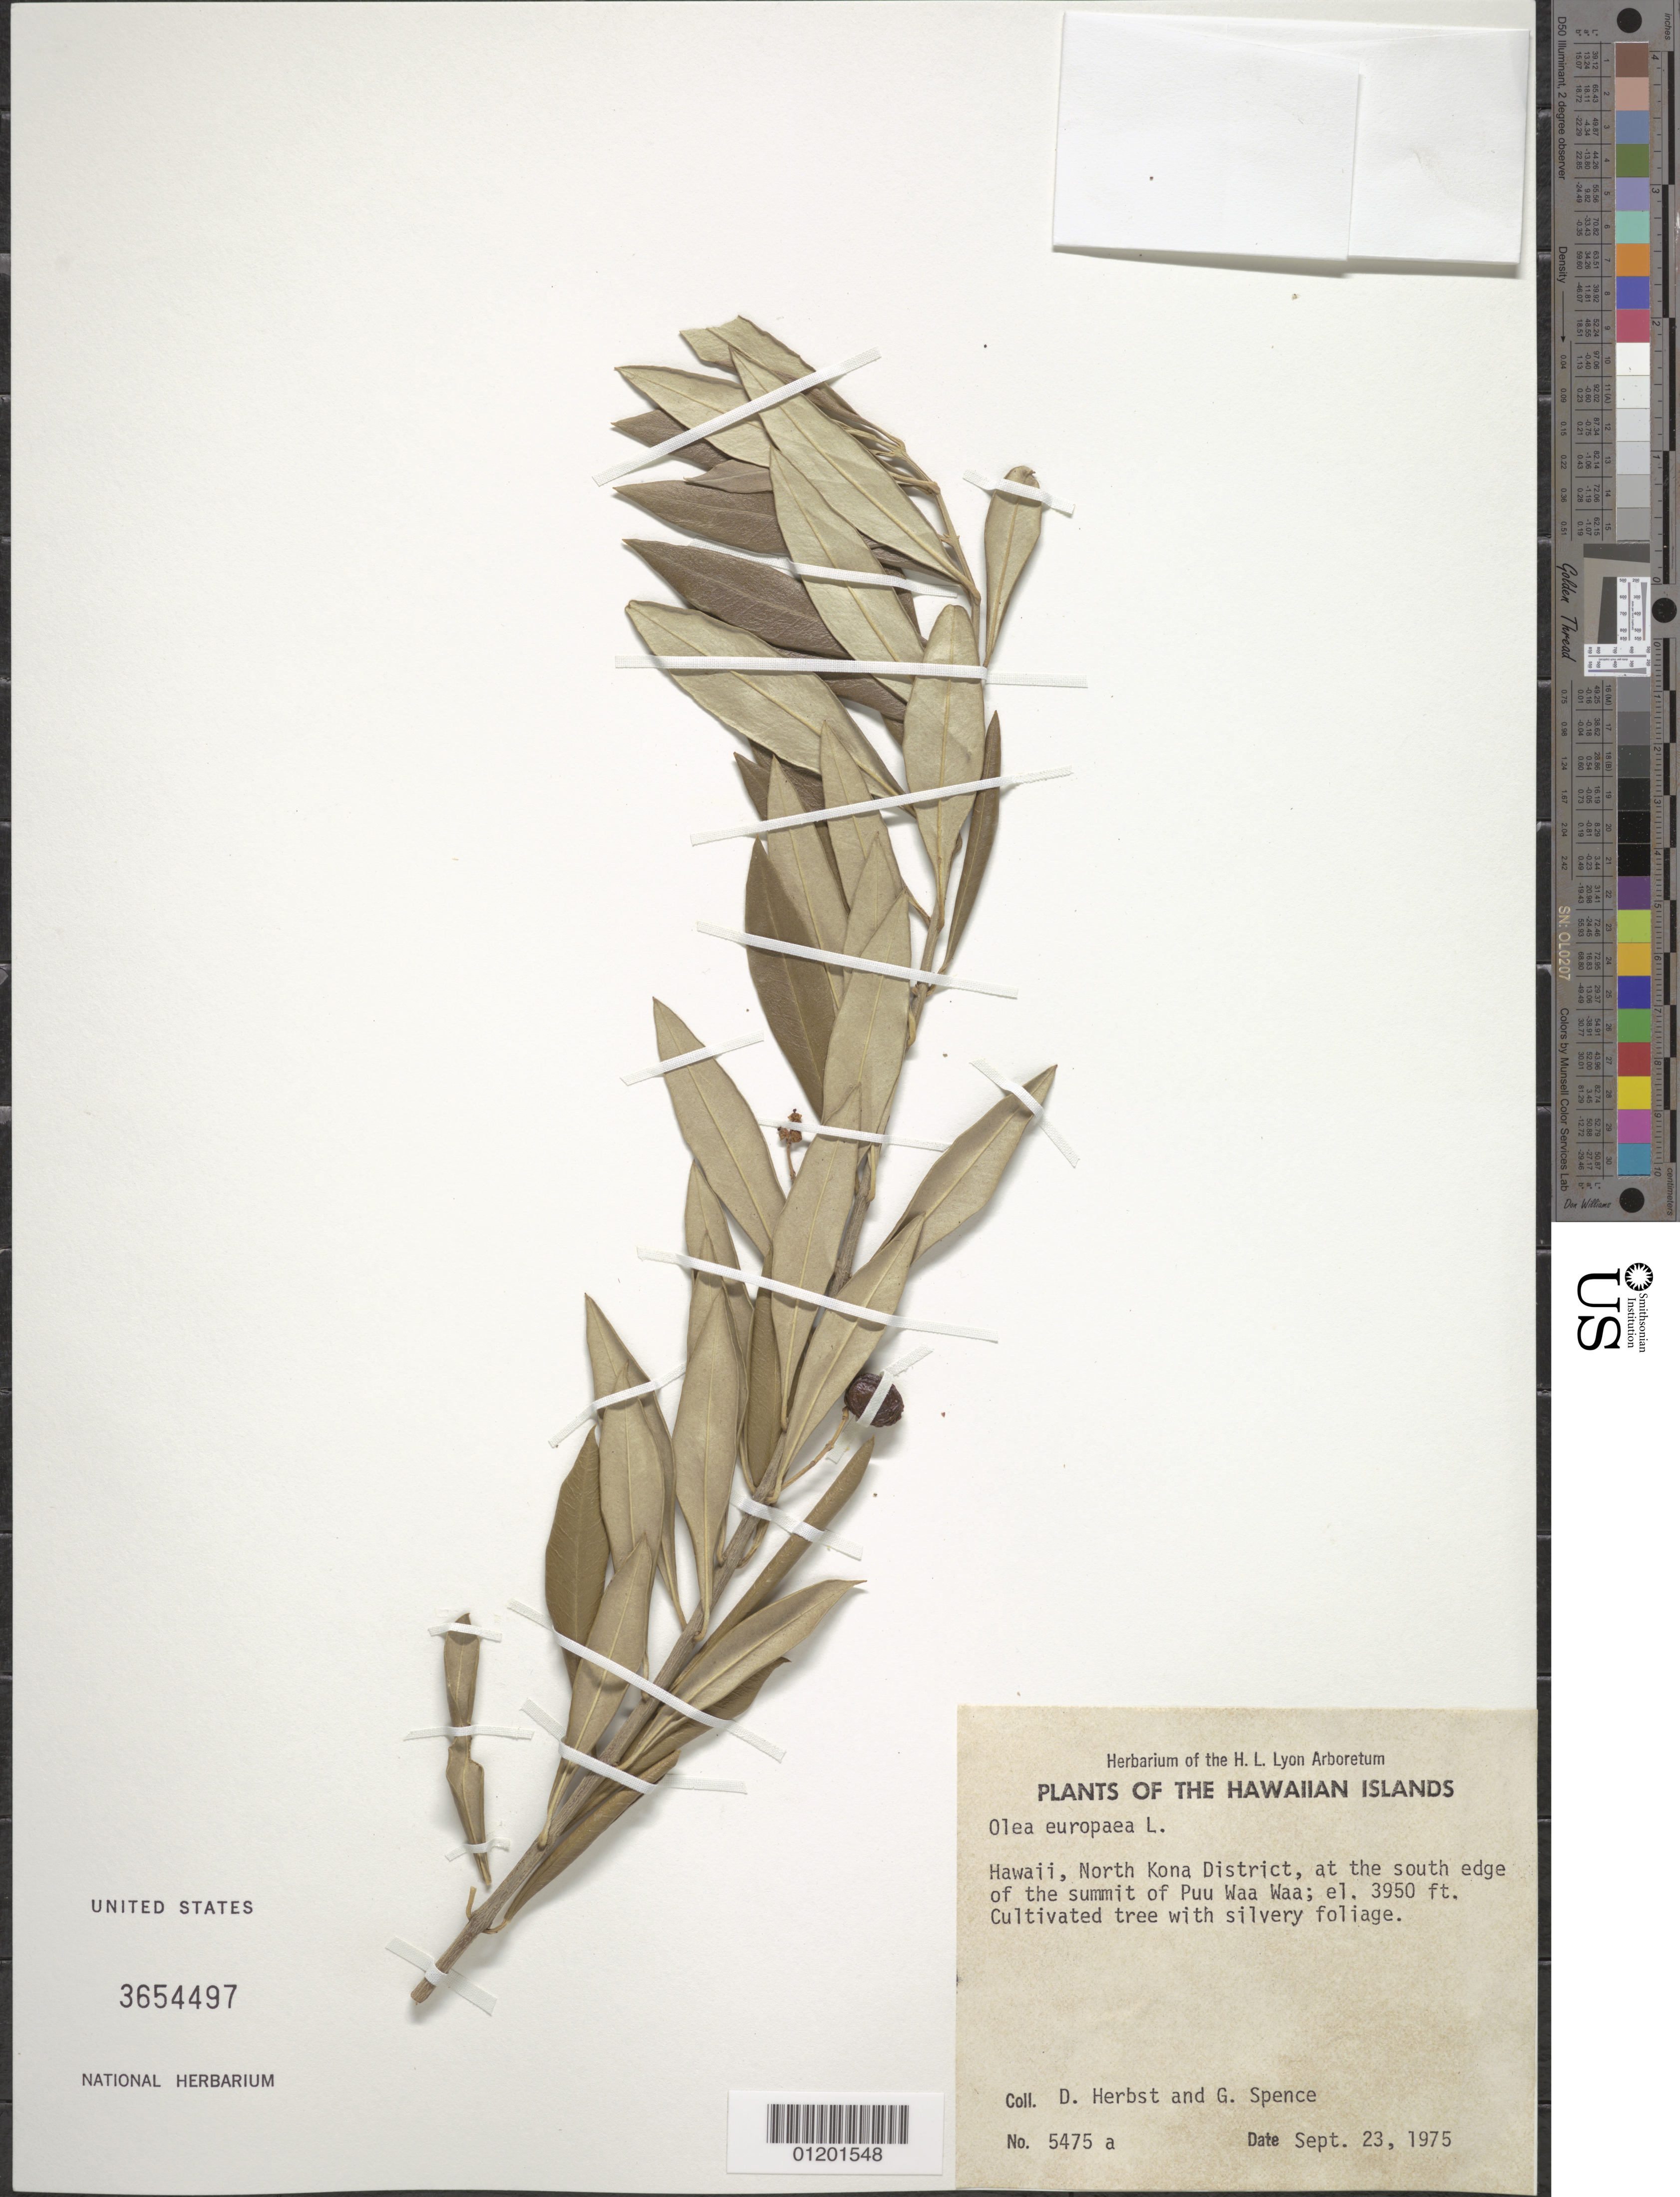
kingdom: Plantae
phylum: Tracheophyta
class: Magnoliopsida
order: Lamiales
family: Oleaceae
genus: Olea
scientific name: Olea europaea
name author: L.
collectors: D. R. Herbst & G. Spence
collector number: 5475a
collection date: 1975-09-23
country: United States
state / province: Hawaii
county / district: Hawaii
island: Hawaii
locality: North Kona District, at the south edge of the summit of Pu'u Waa Waa.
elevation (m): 1204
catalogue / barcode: US 3654497